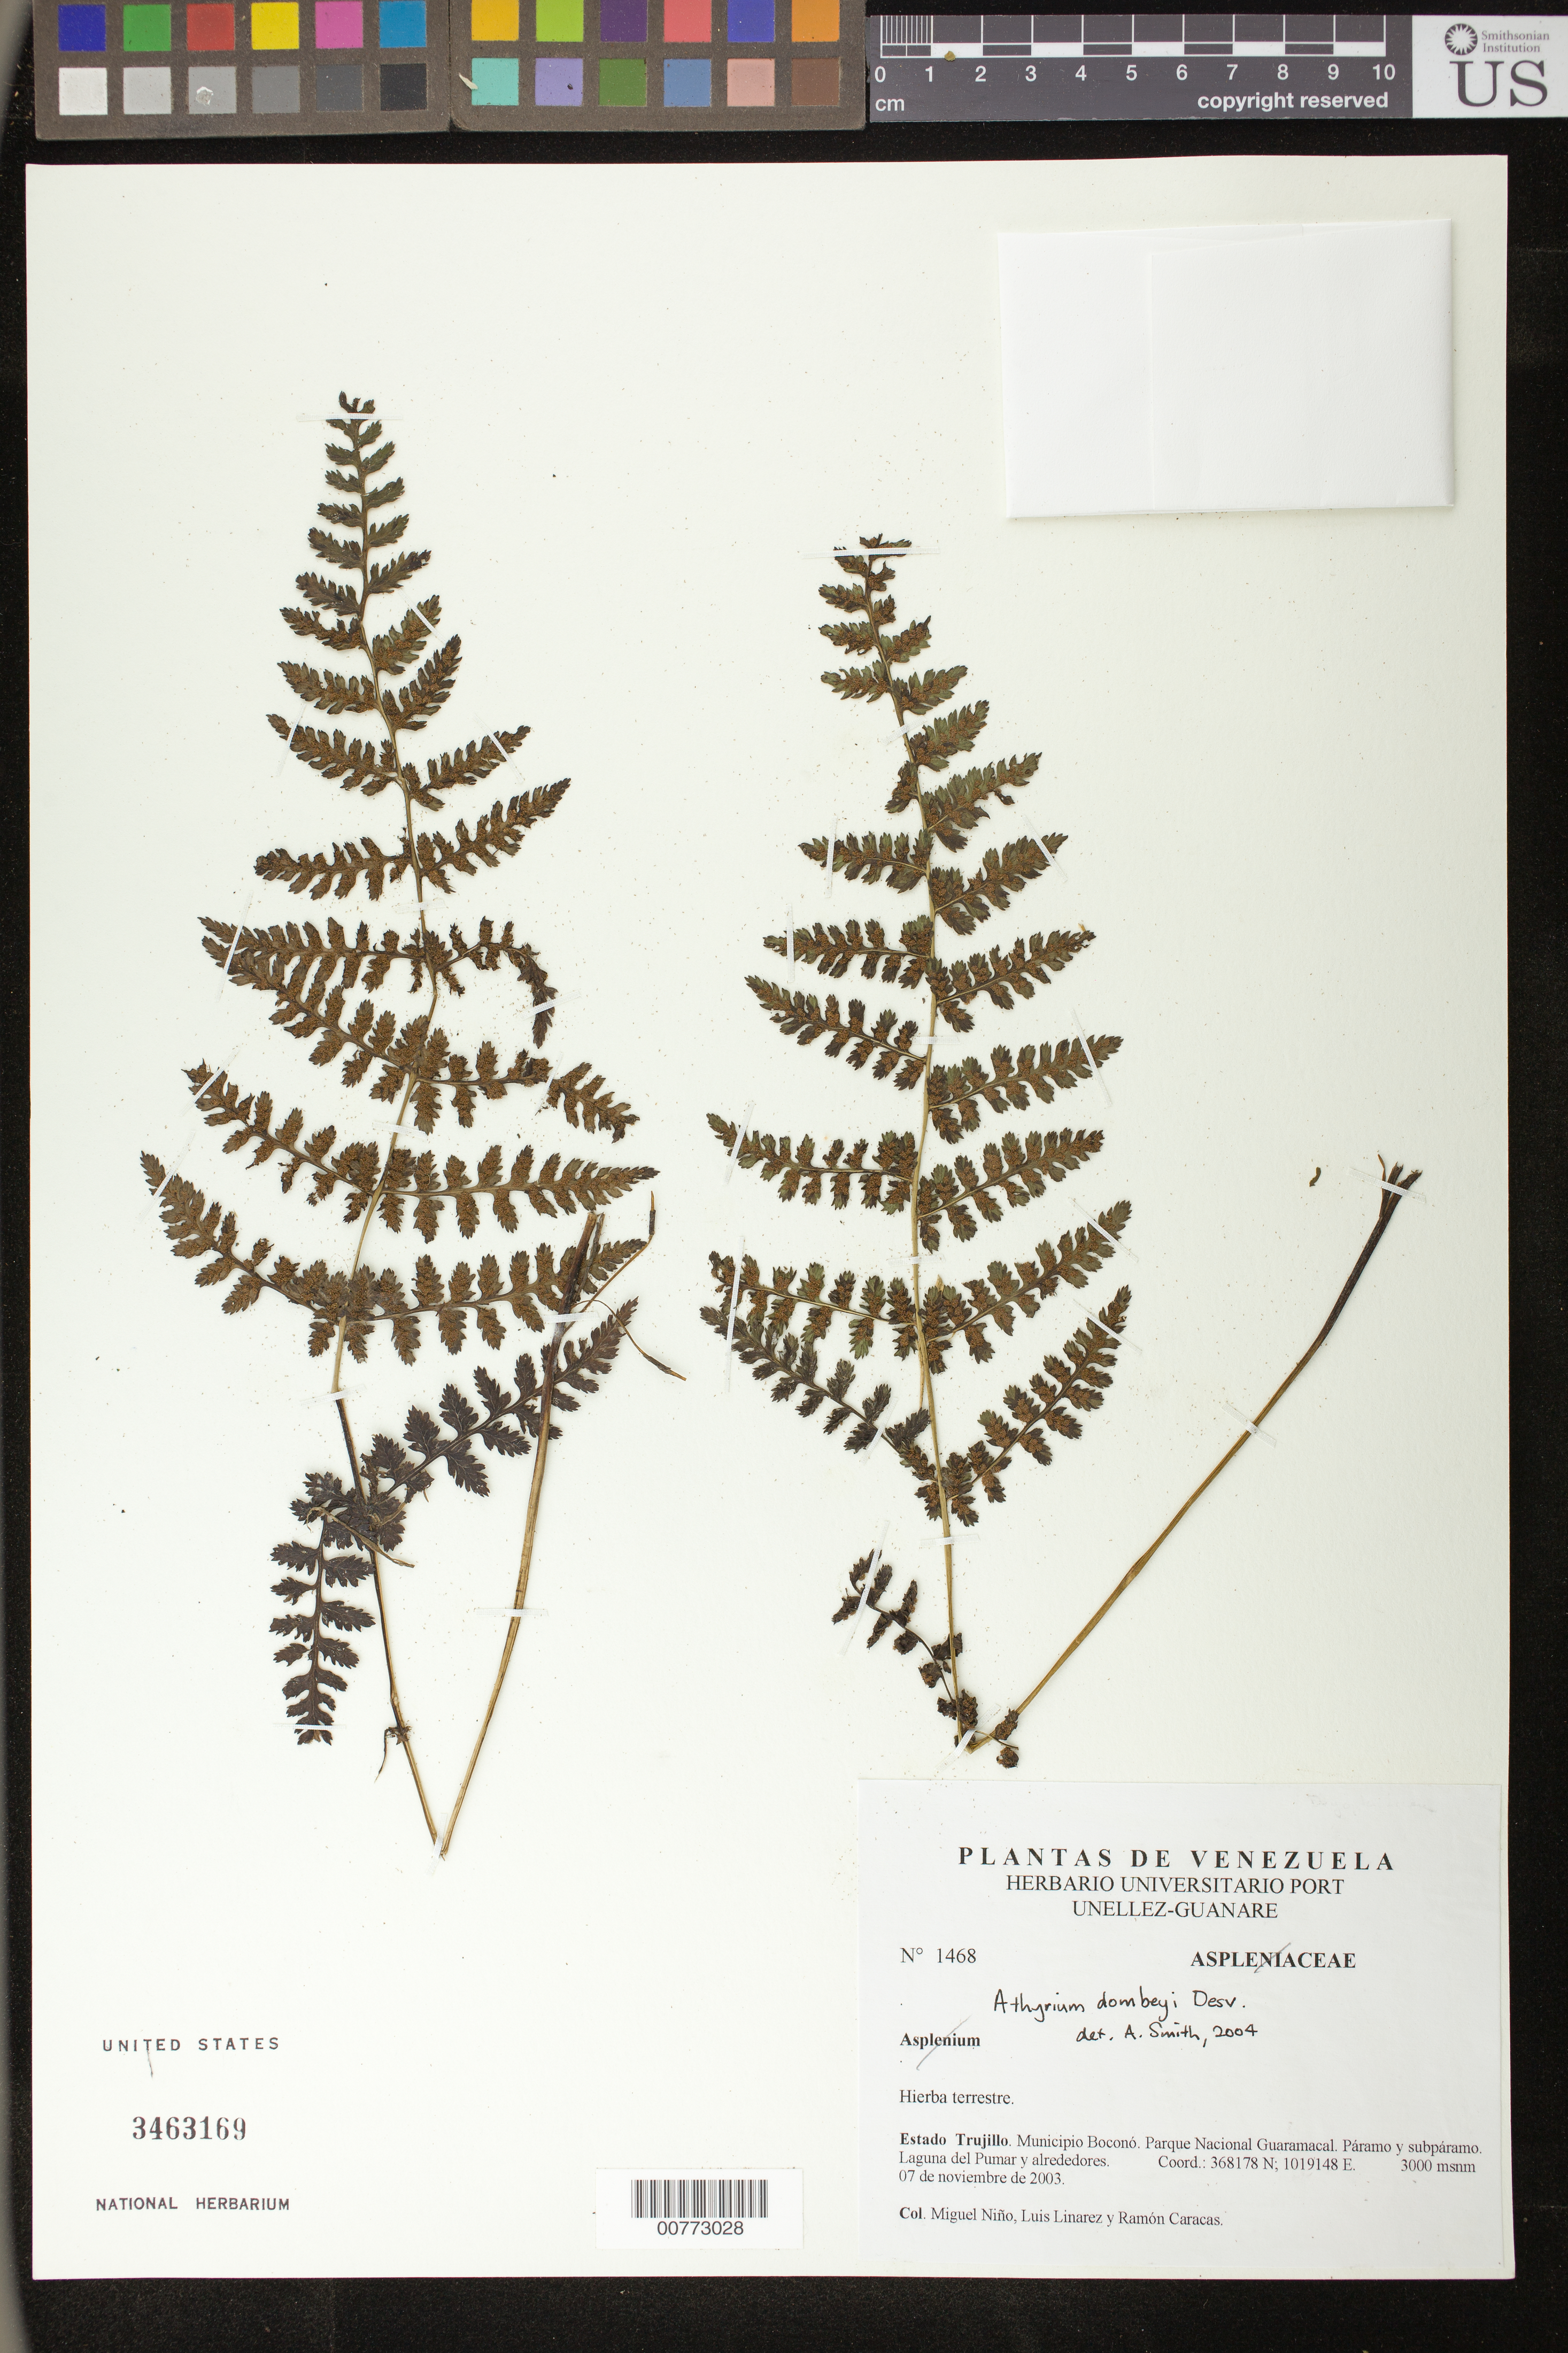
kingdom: Plantae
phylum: Tracheophyta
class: Polypodiopsida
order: Polypodiales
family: Athyriaceae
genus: Athyrium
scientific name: Athyrium dombeyi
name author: Desv.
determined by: Smith, Alan R., (UC)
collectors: S. M. Niño, L. Linárez & R. Caracas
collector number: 1468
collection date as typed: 07 Nov 2003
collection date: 2003-11-07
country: Venezuela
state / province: Trujillo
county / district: Boconó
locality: Parque Nacional Guaramacal. Laguna del Pumar y alrededores.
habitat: Páramo y subpáramo.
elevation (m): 3000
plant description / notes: PORT, US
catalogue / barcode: US 3463169